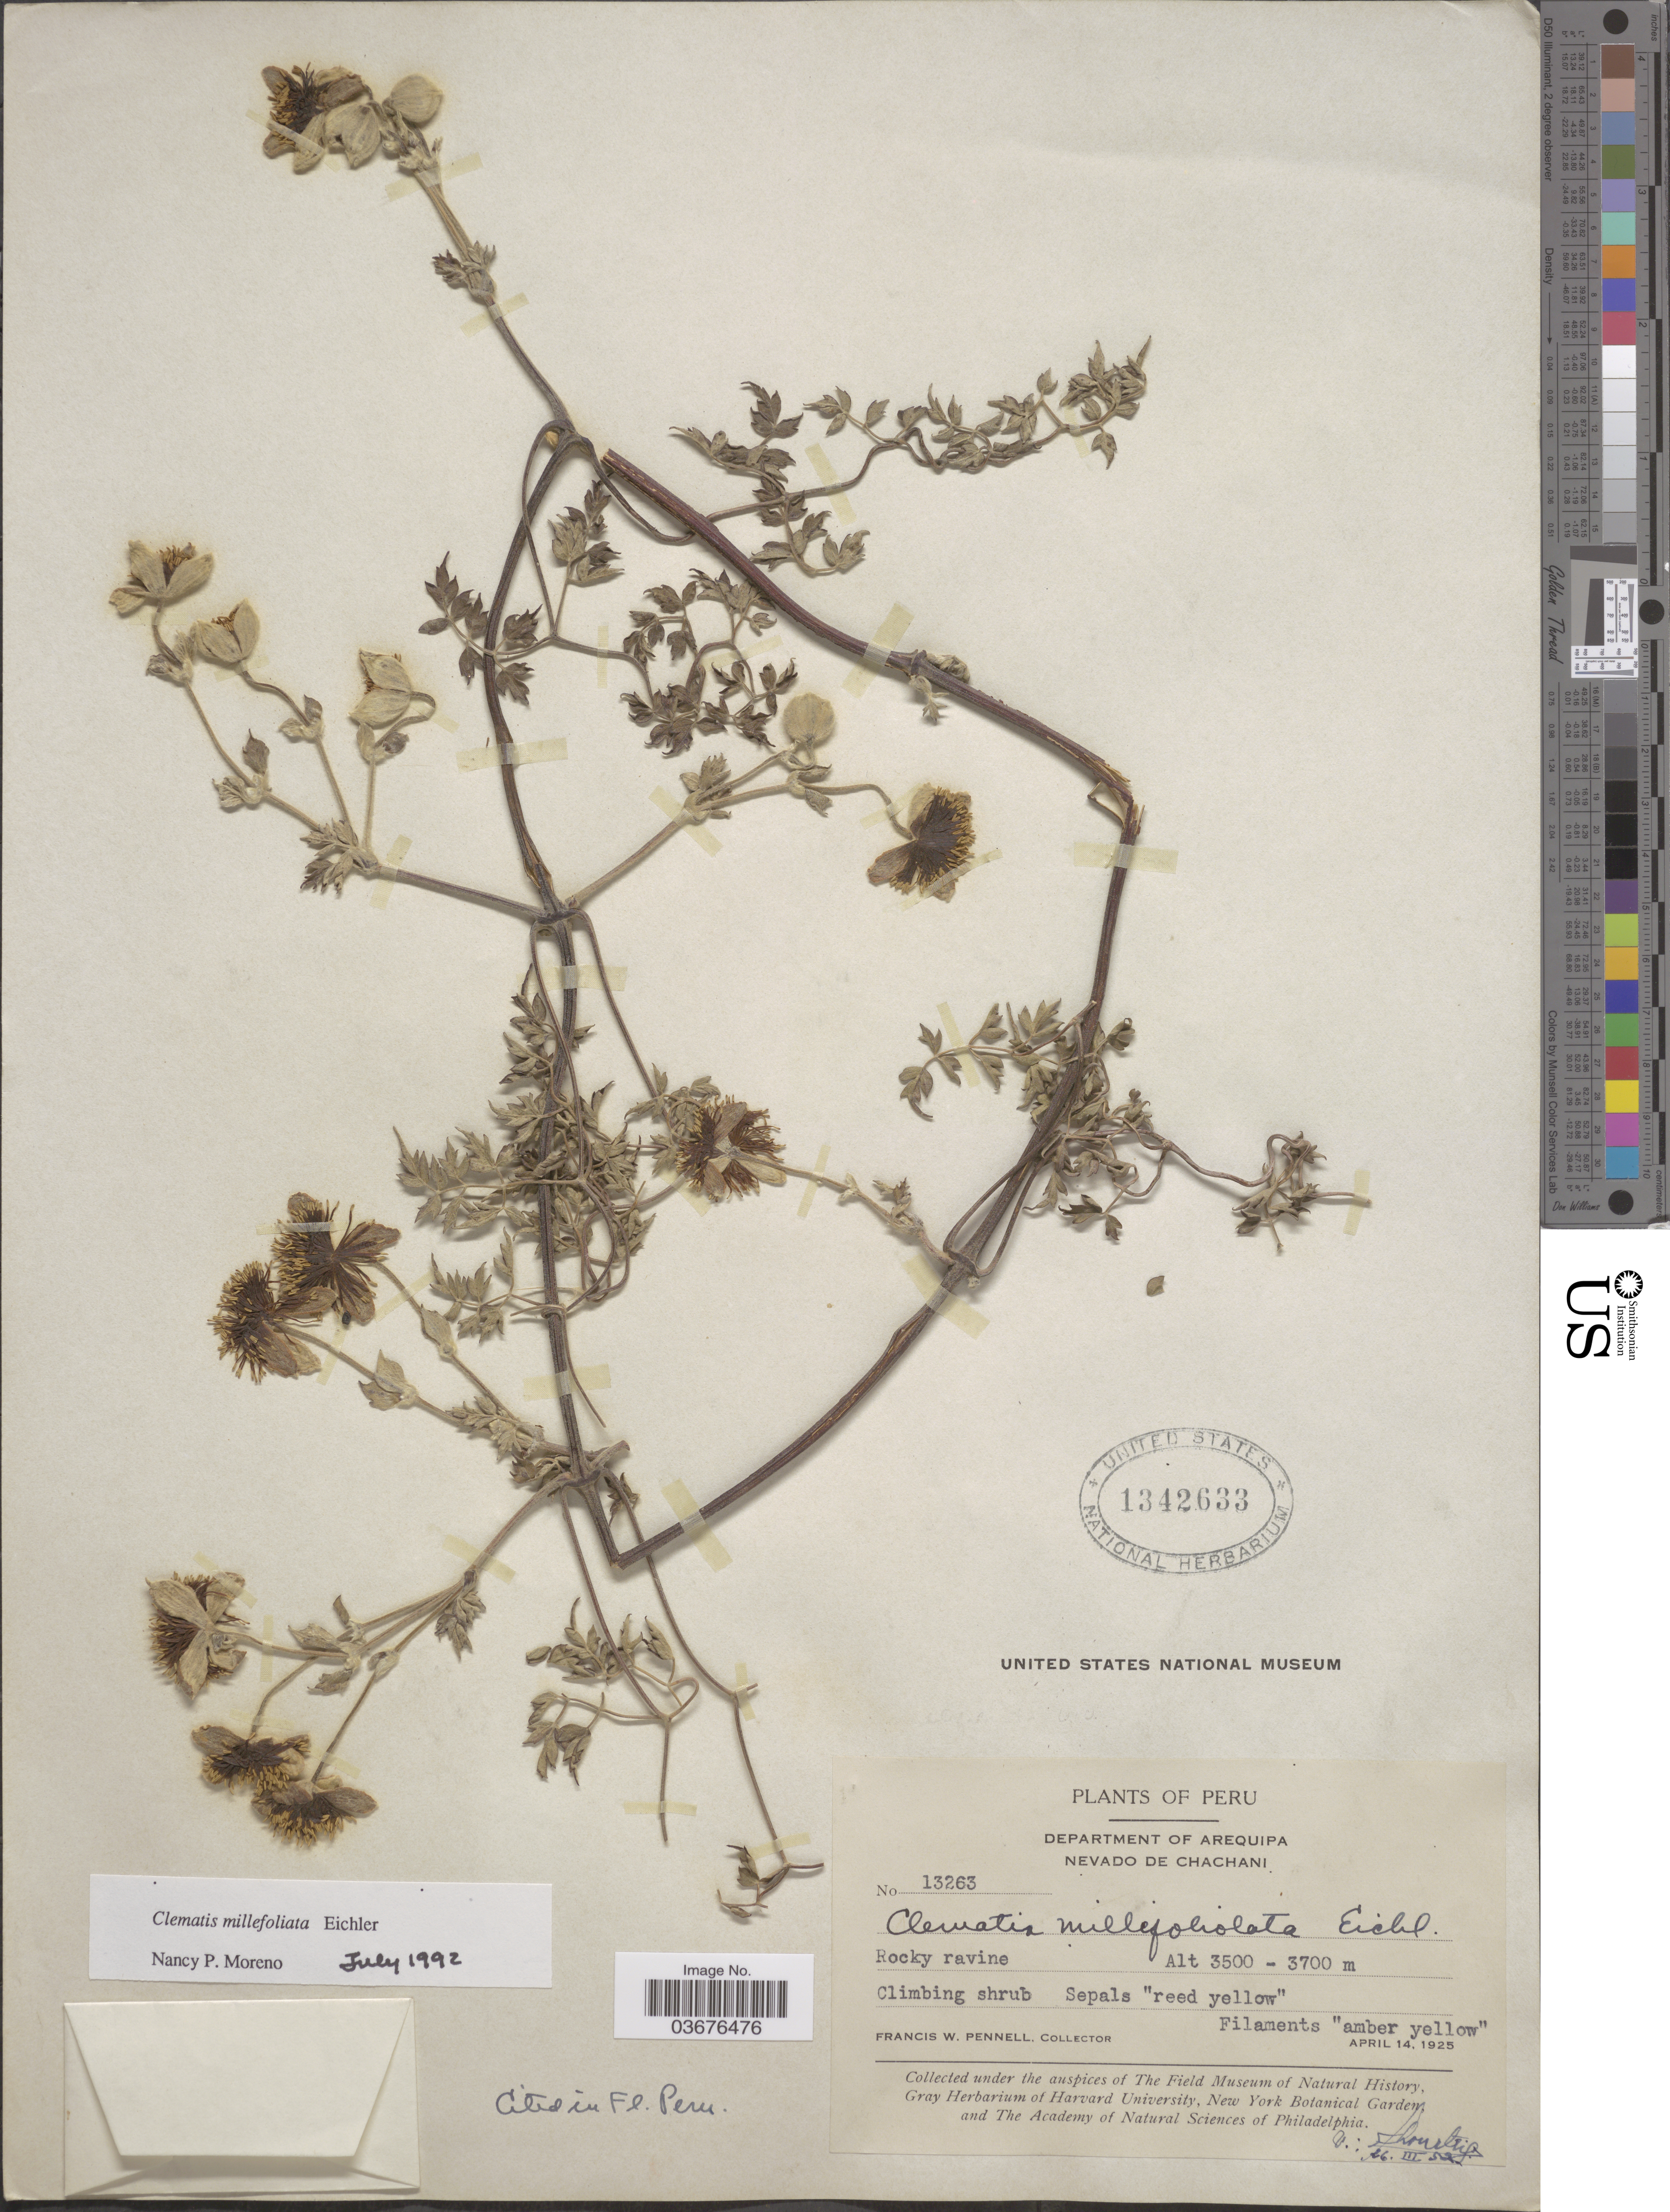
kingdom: Plantae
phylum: Tracheophyta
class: Magnoliopsida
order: Ranunculales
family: Ranunculaceae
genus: Clematis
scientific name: Clematis millefoliata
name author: Eichler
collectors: F. W. Pennell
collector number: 13263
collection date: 1925-04-14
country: Peru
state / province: Arequipa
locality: Department of Arequipa. Nevado de Chachani.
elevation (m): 3500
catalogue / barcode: US 1342633